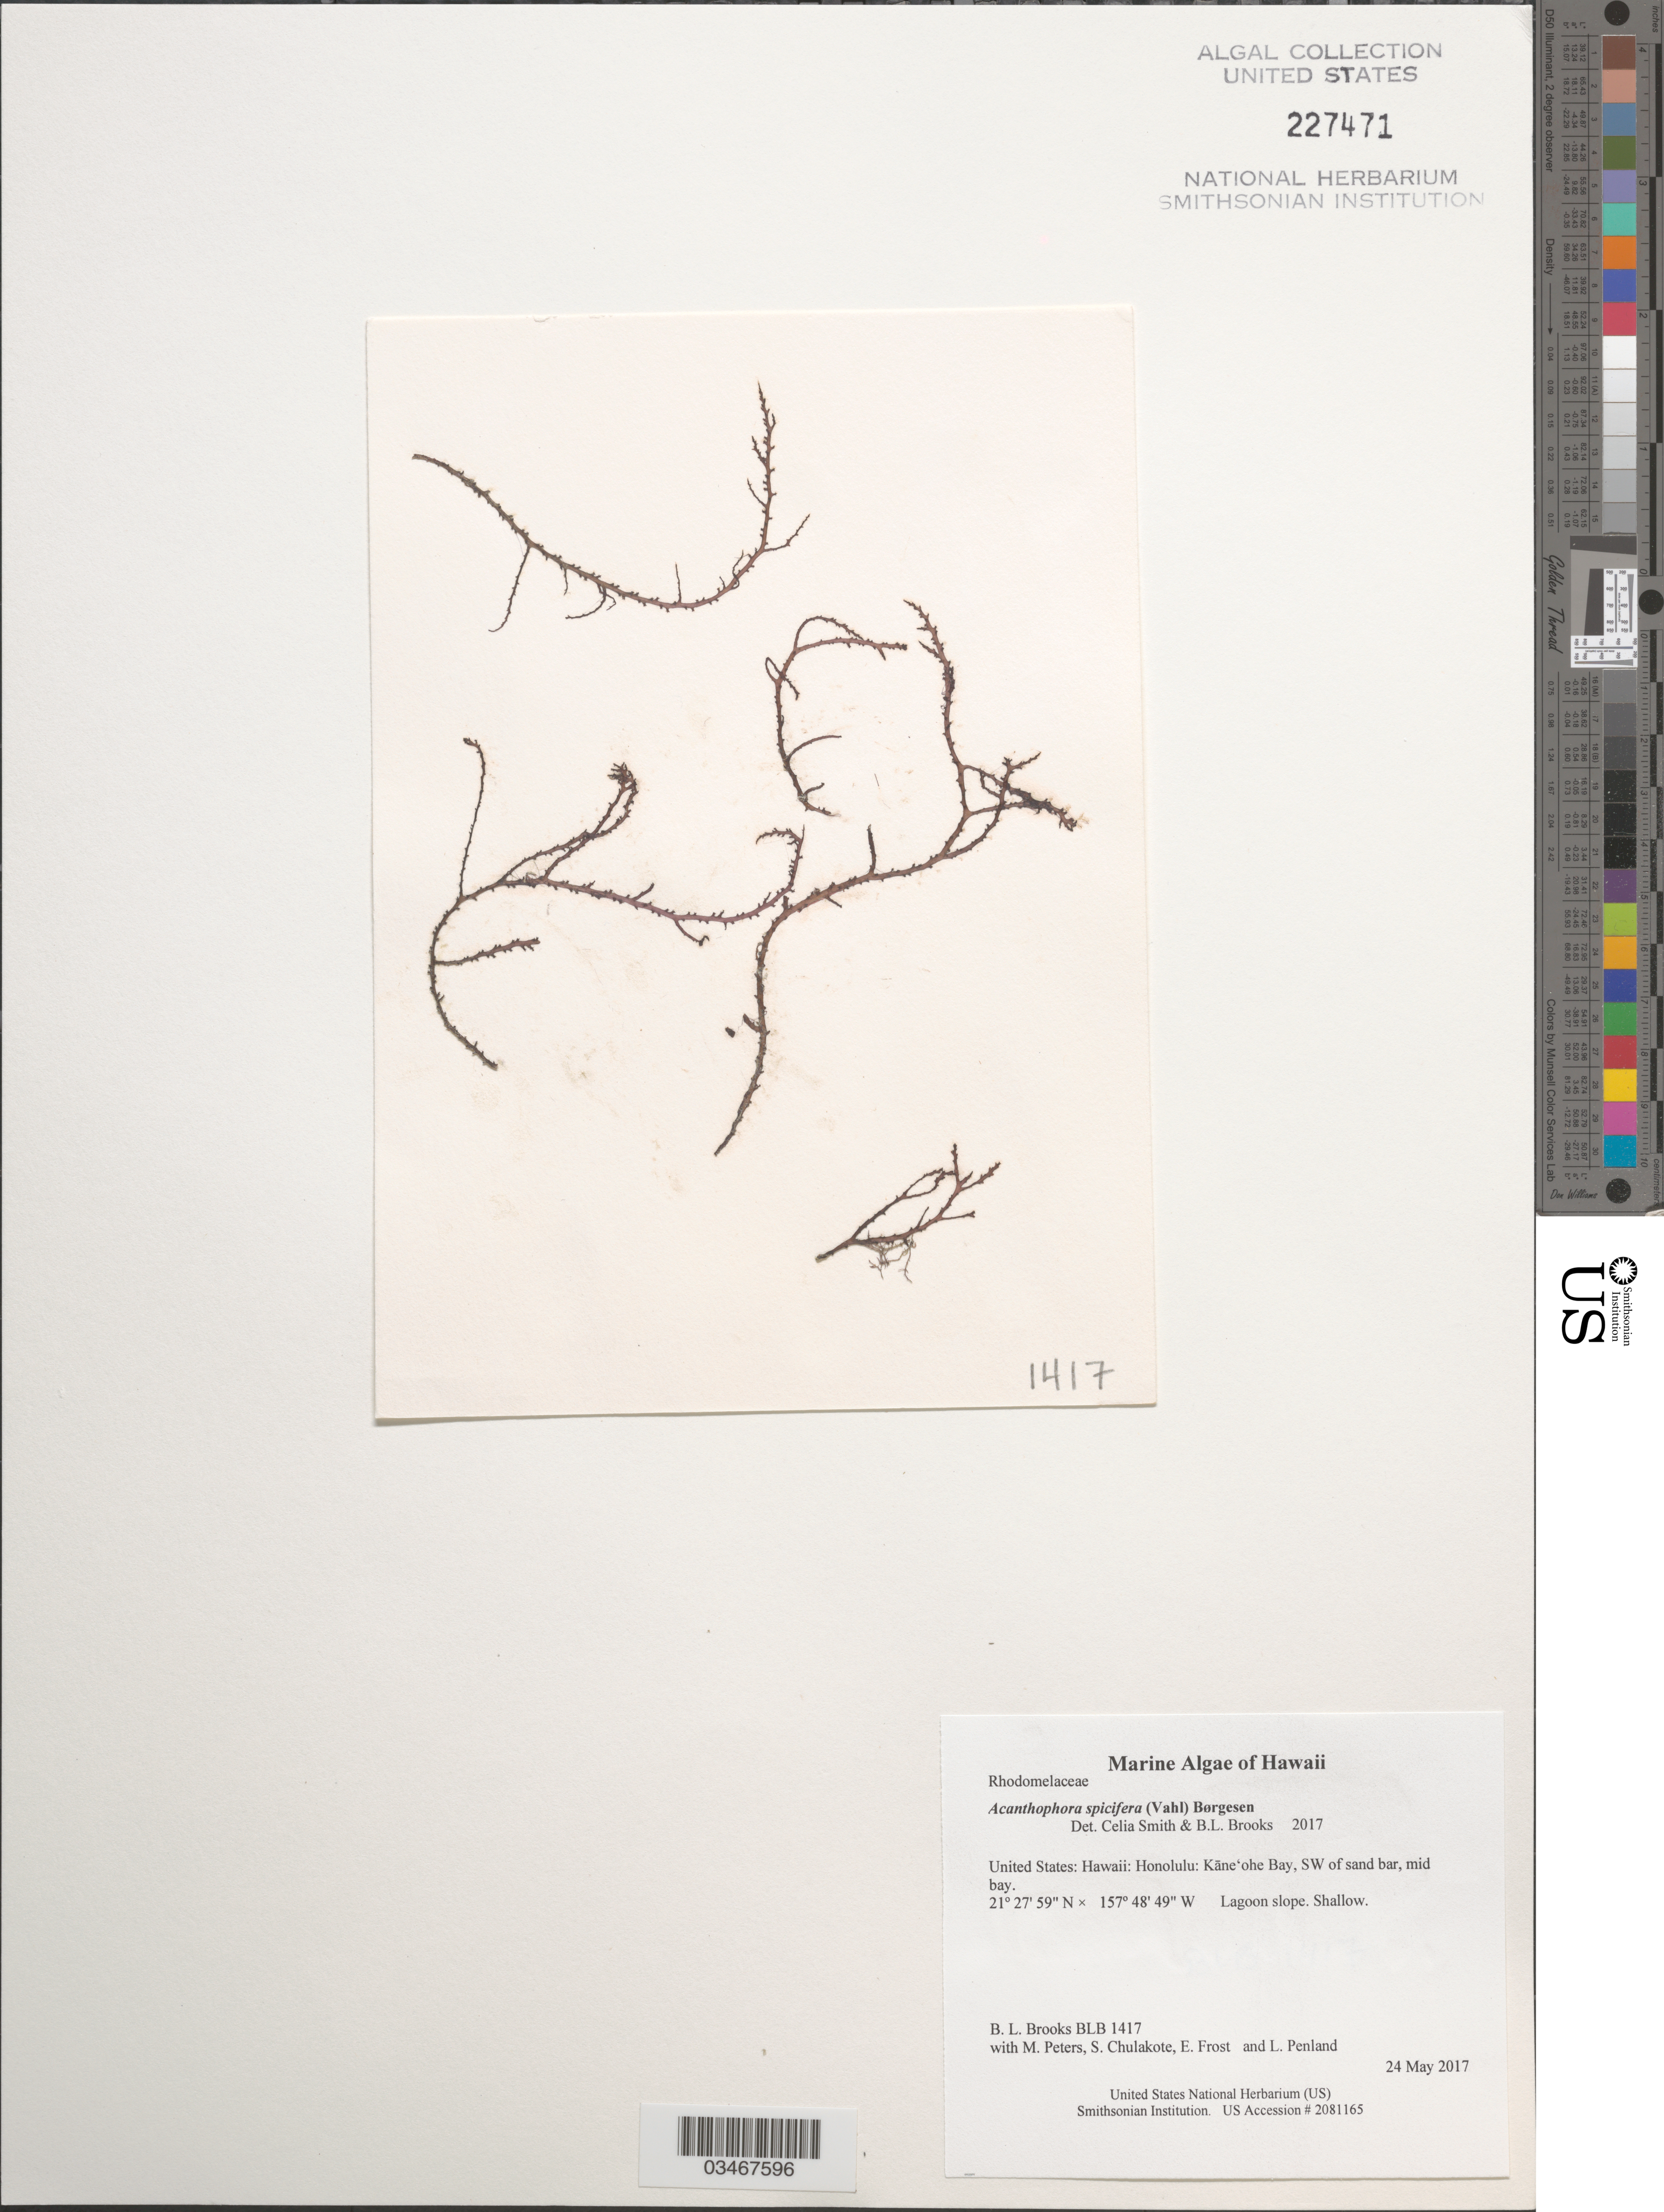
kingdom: Plantae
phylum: Rhodophyta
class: Florideophyceae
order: Ceramiales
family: Rhodomelaceae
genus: Acanthophora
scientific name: Acanthophora spicifera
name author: (Vahl) Børgesen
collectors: B. Brooks, M. Peters, S. Chulakote, E. Frost & L. Penland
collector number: BLB 1417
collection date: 2017-05-24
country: United States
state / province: Hawaii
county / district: Honolulu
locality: Honolulu: Kāne'ohe Bay, SW of sand bar, mid bay.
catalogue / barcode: US 227471